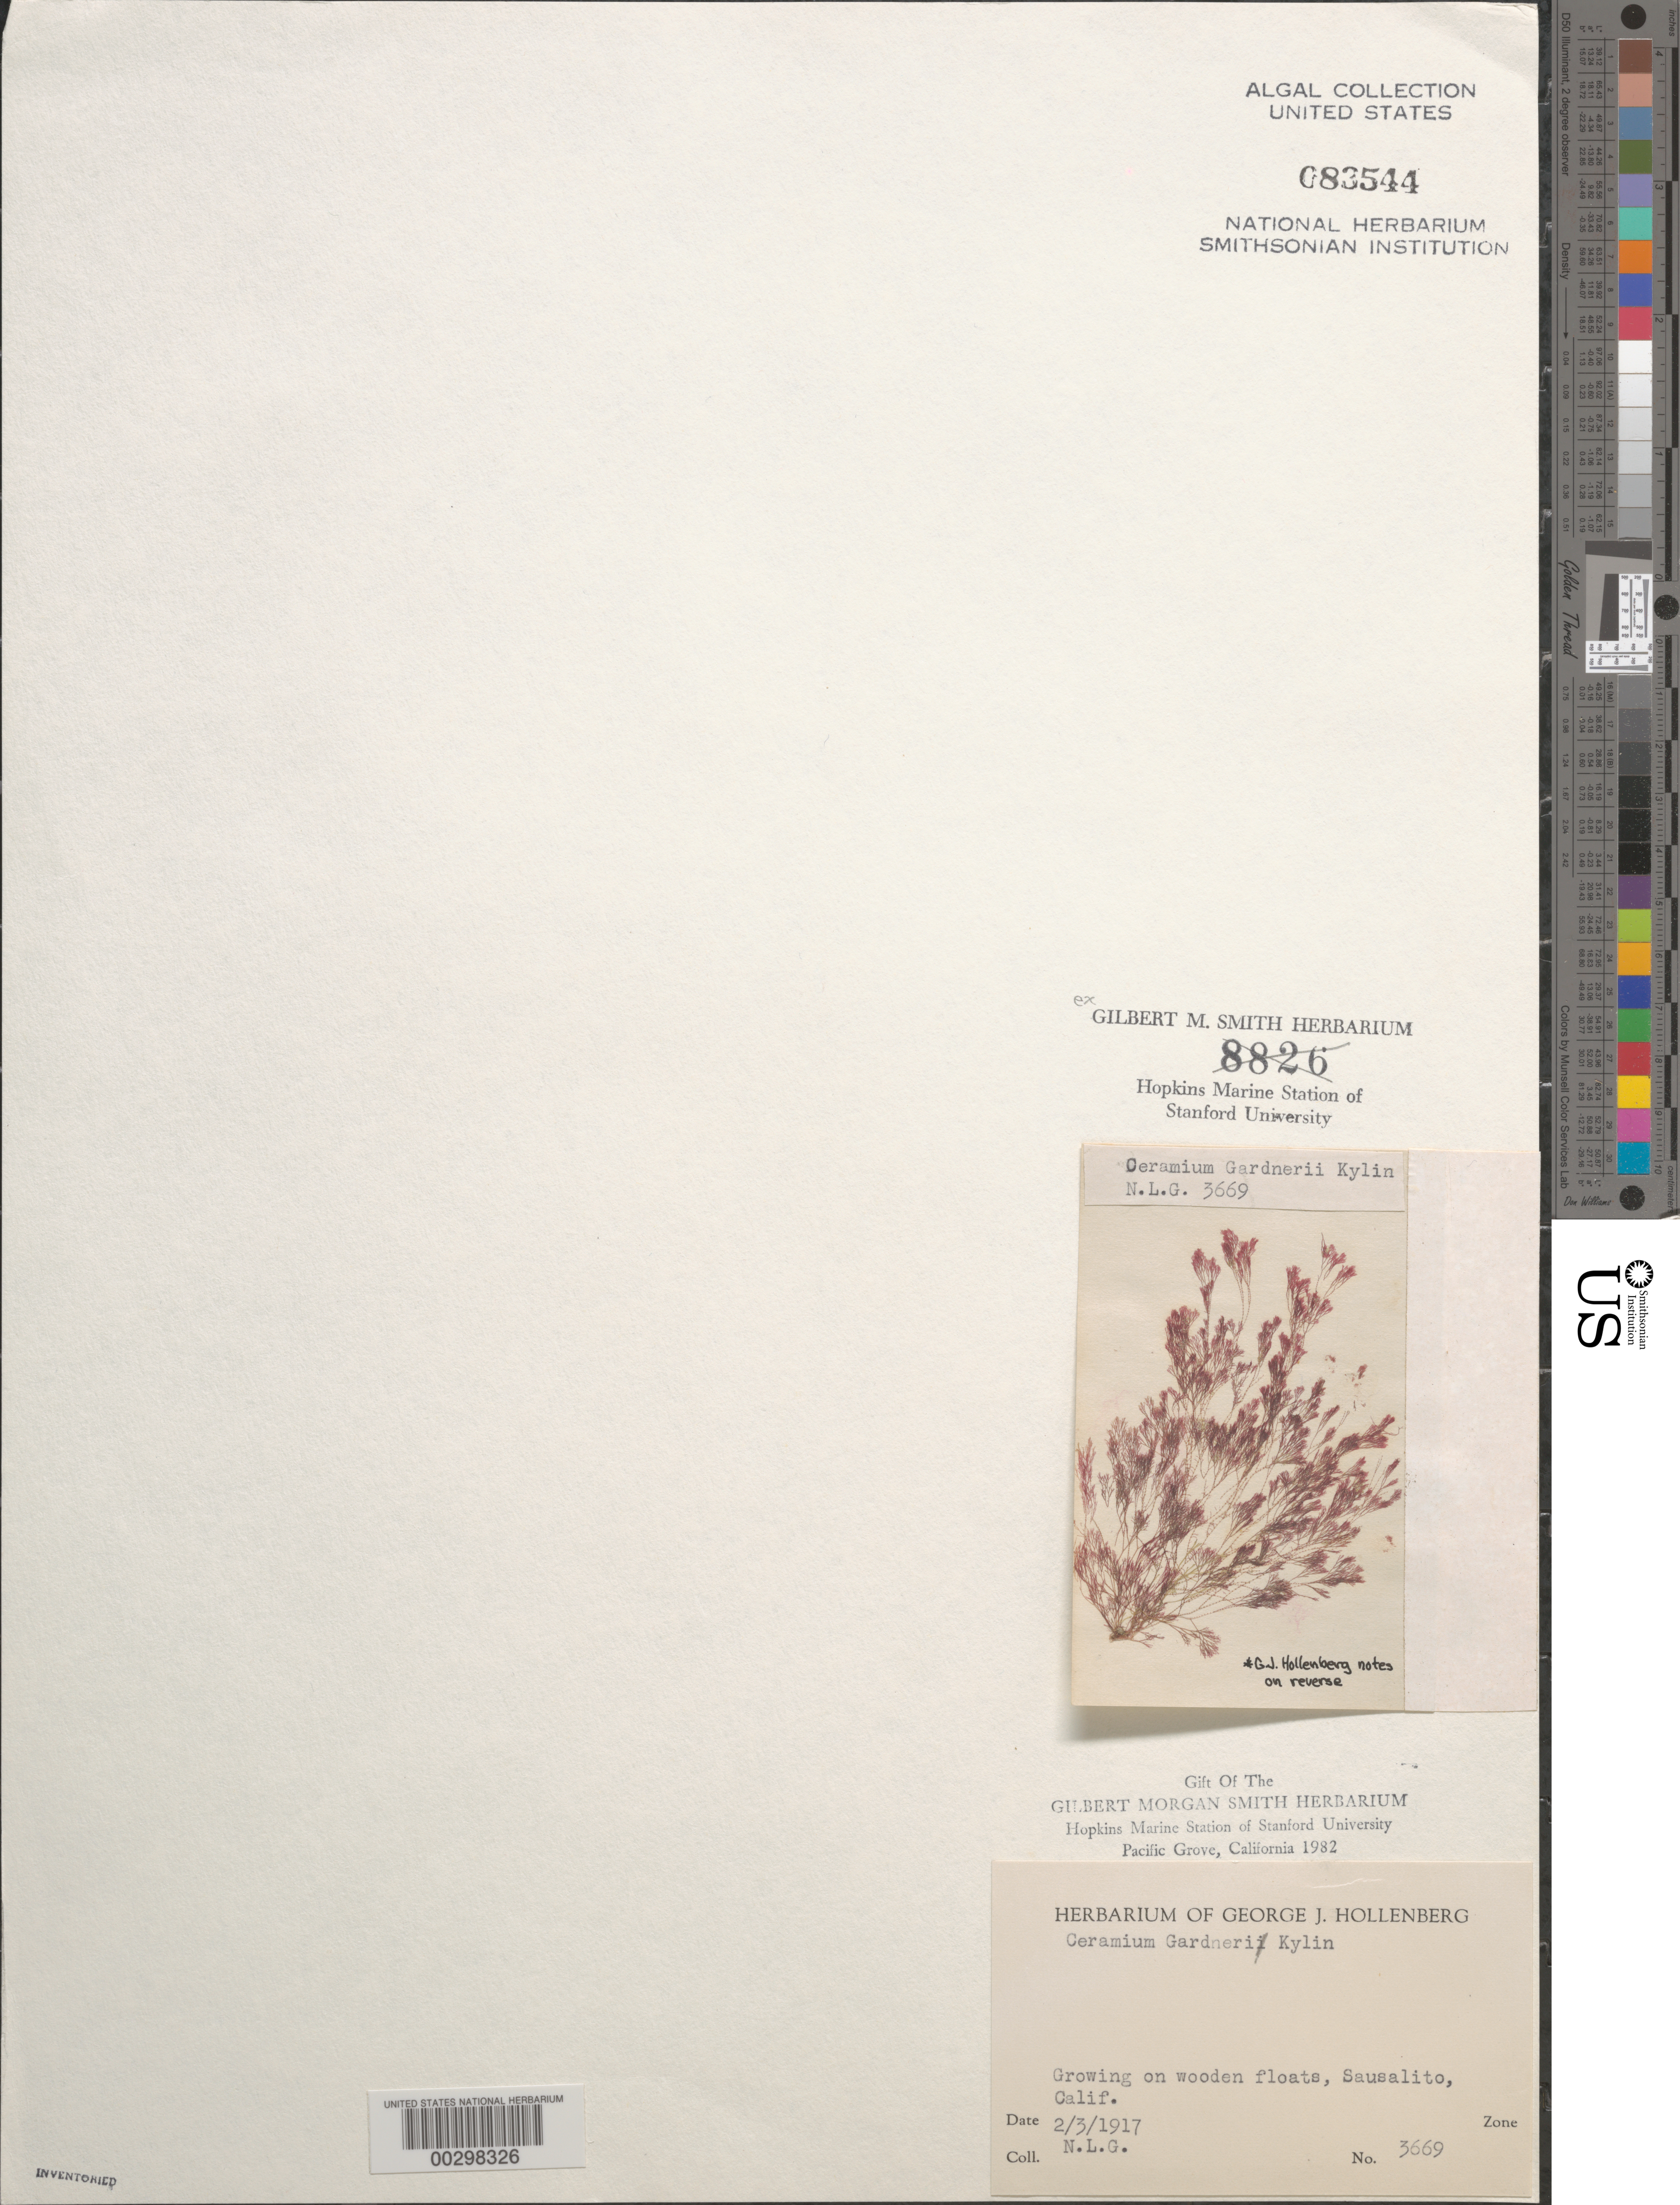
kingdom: Plantae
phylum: Rhodophyta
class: Florideophyceae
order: Ceramiales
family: Ceramiaceae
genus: Ceramium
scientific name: Ceramium gardneri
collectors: N. Gardner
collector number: NLG 3669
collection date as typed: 03 Feb 1917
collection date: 1917-02-03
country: United States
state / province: California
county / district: Marin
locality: Sausalito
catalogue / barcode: US 83544